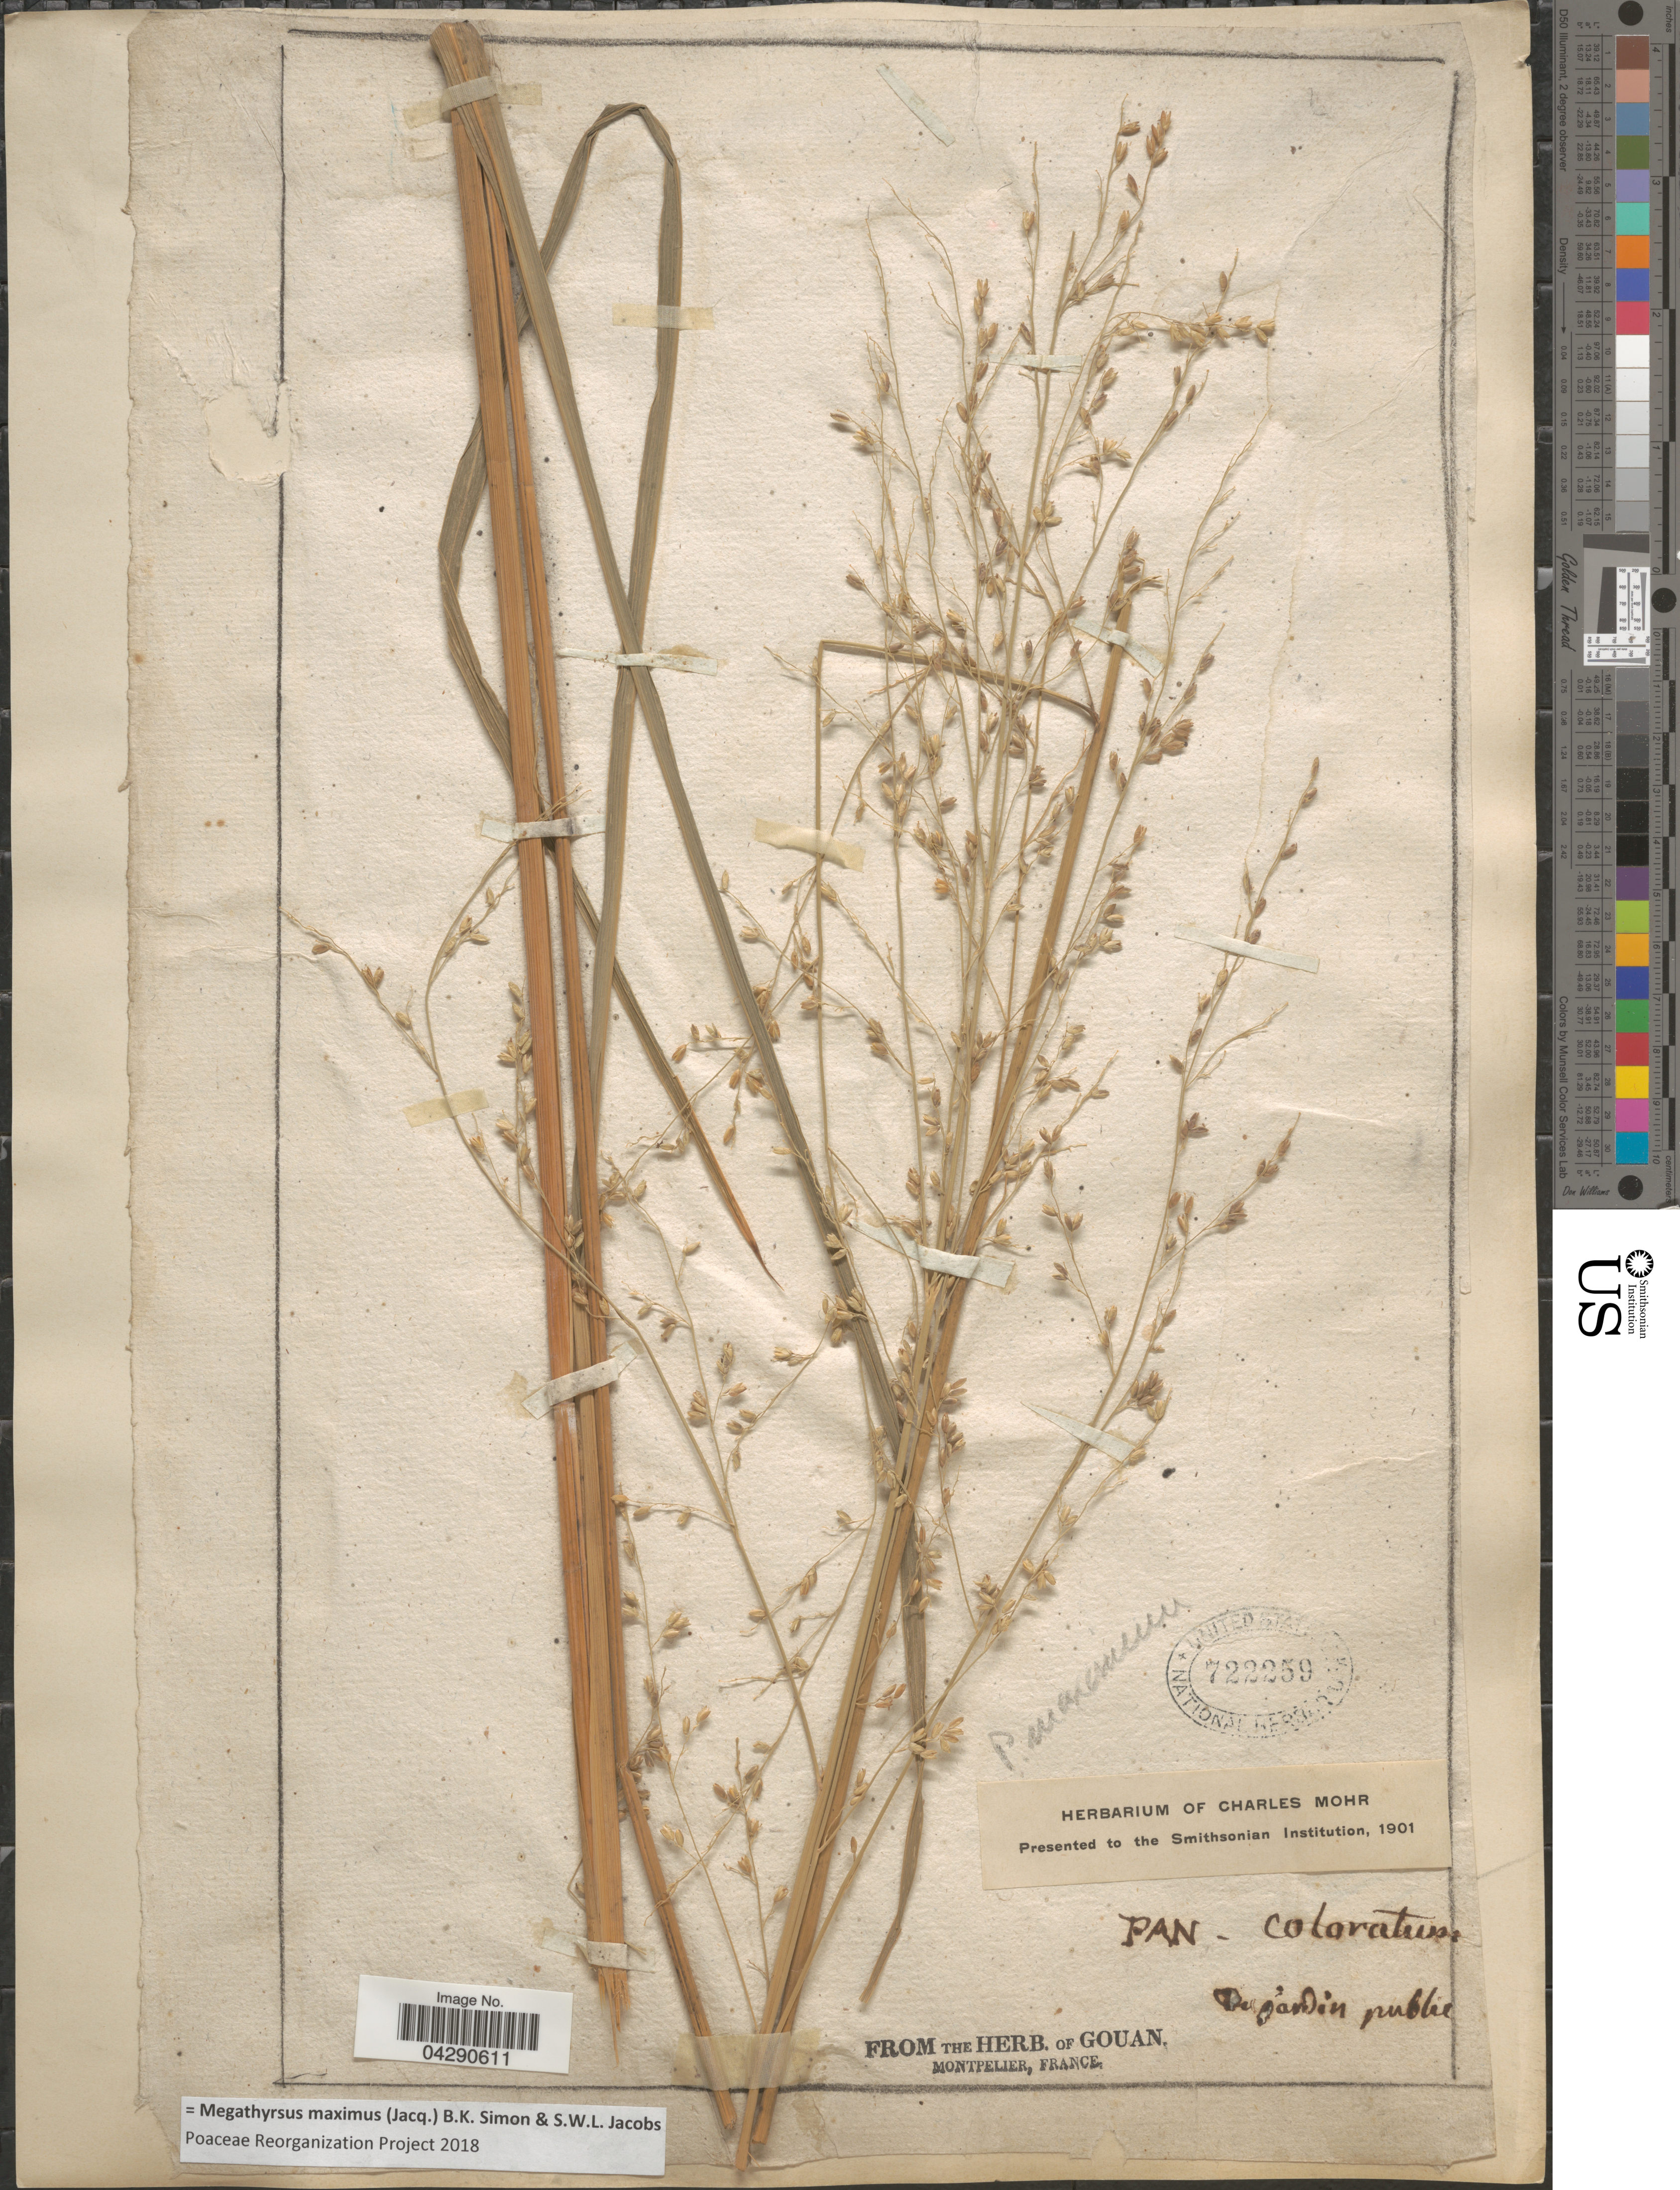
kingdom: Plantae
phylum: Tracheophyta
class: Liliopsida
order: Poales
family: Poaceae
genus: Megathyrsus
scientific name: Megathyrsus maximus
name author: (Jacq.) B.K. Simon & S.W.L. Jacobs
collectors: ex herb. Gouan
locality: Dug'ardin [interpreted] public. [unsure placement]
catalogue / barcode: US 722259